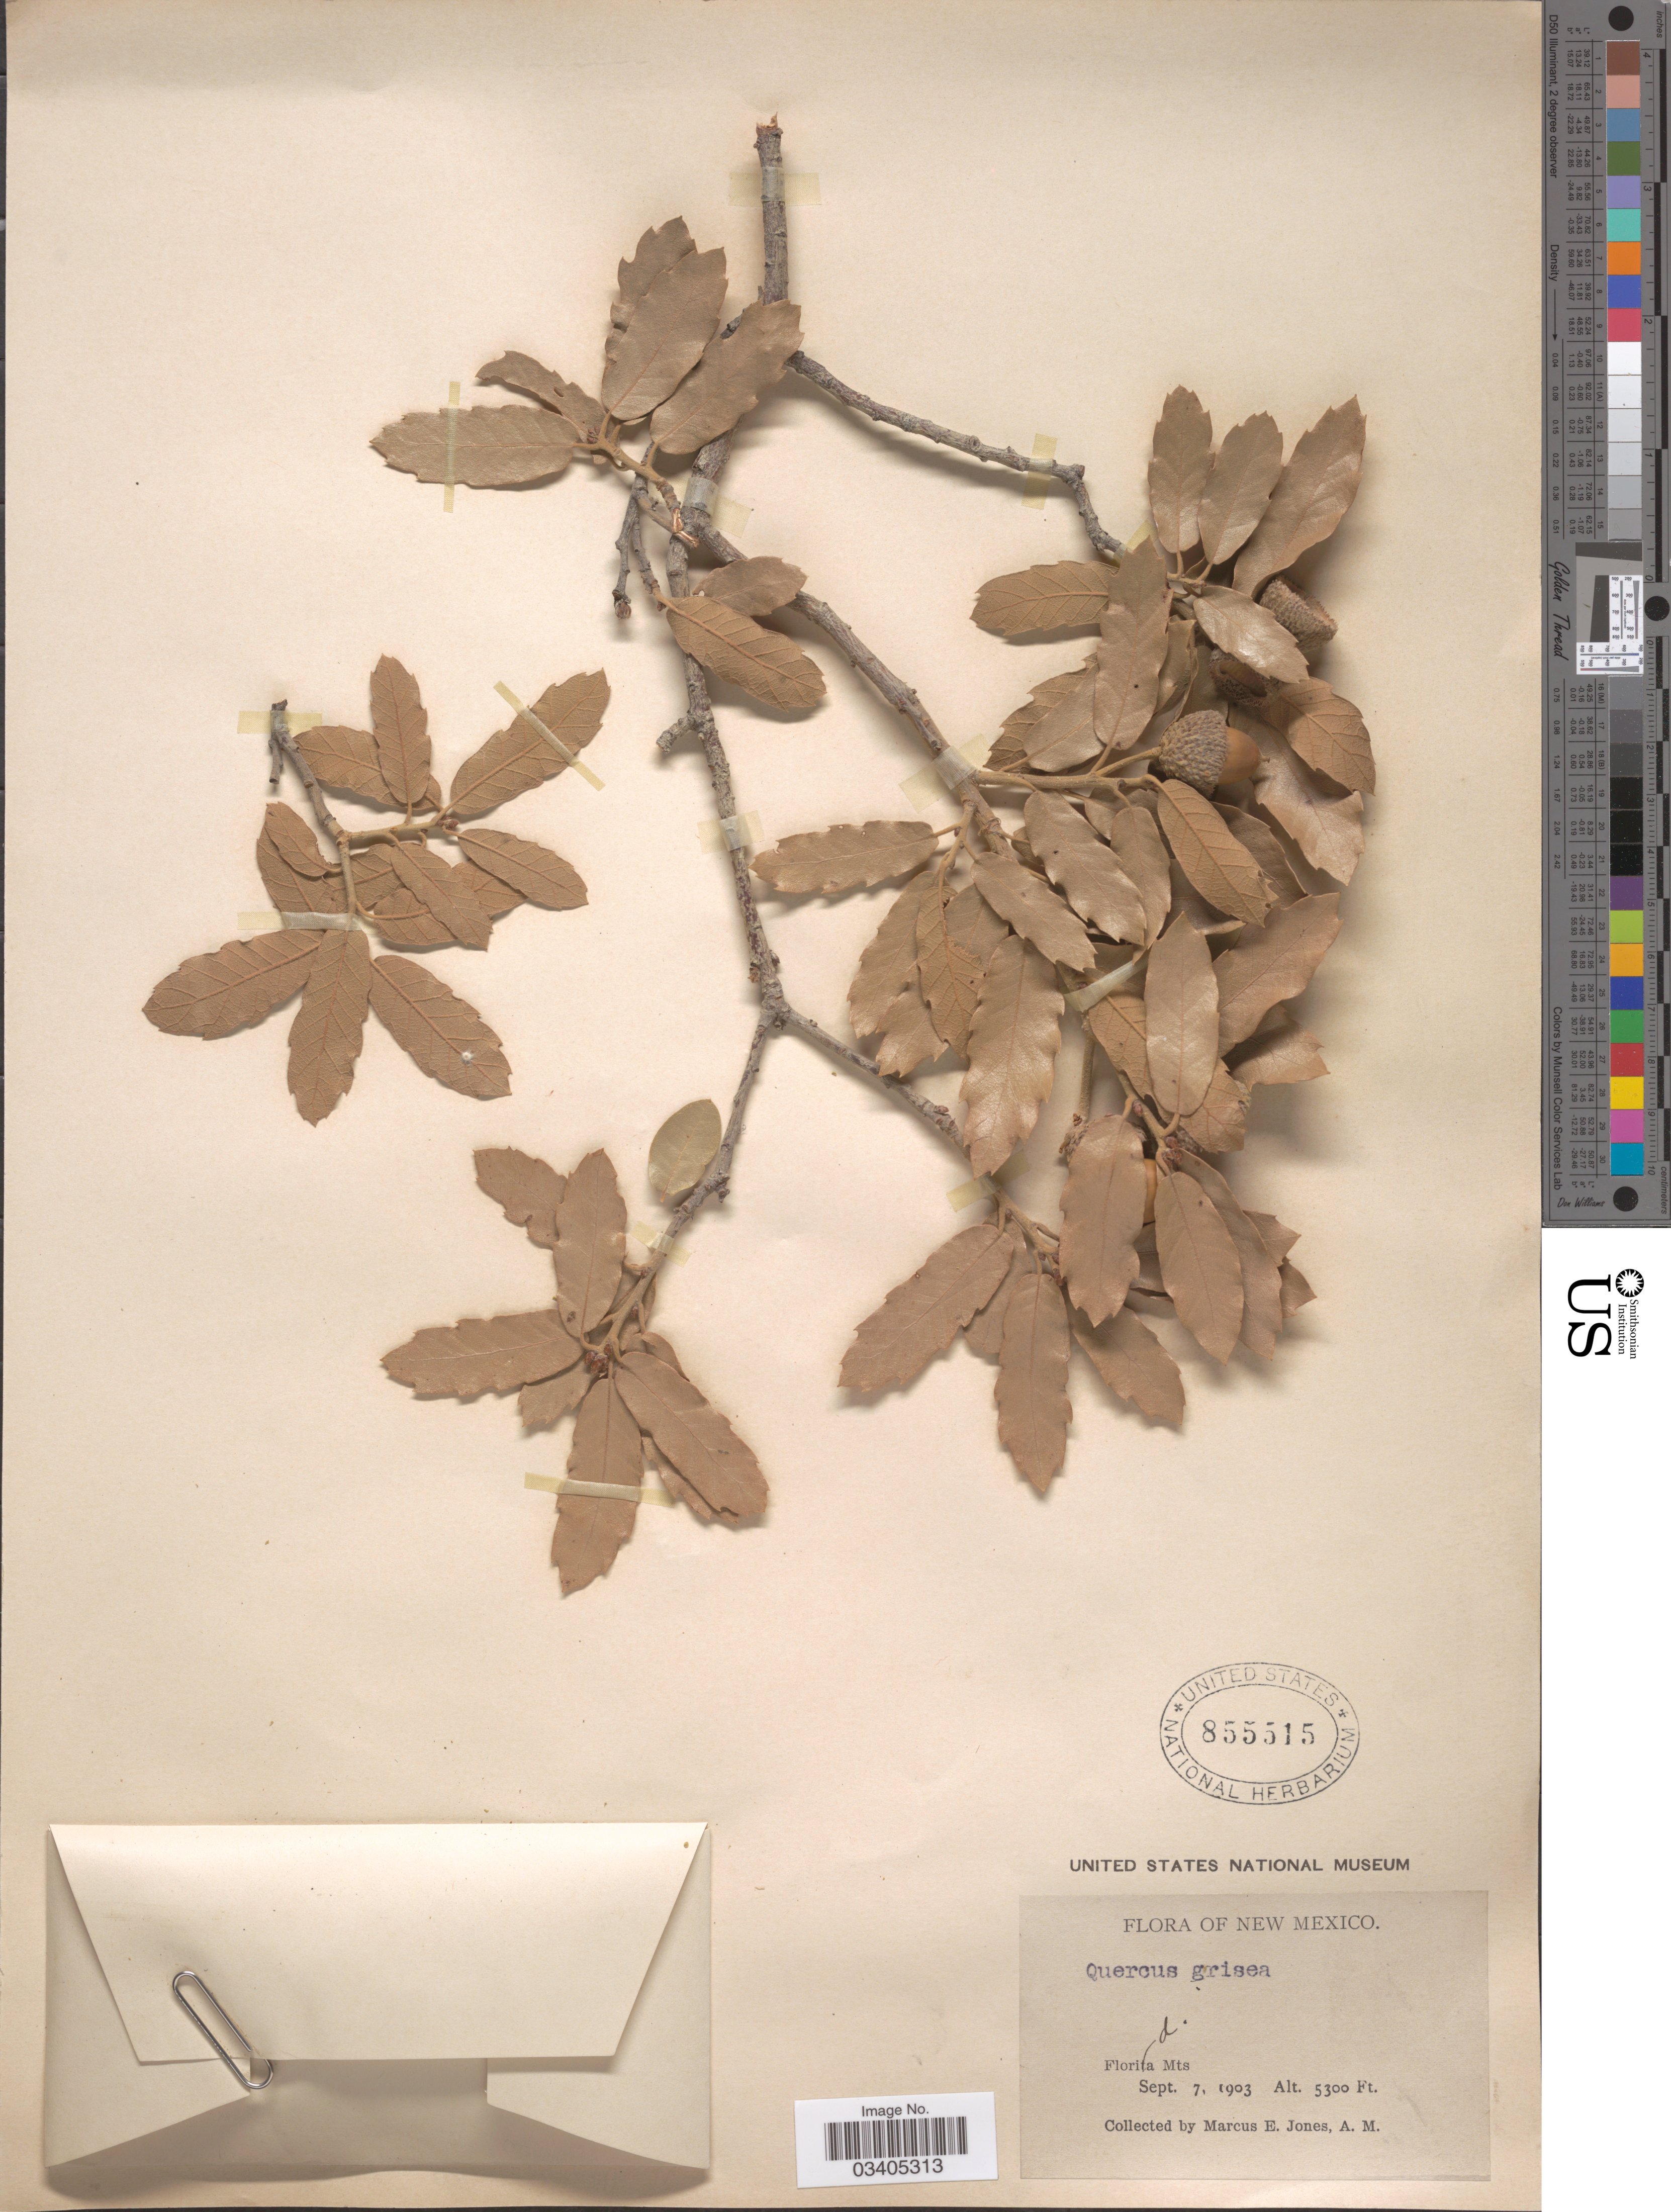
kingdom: Plantae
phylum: Tracheophyta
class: Magnoliopsida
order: Fagales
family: Fagaceae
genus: Quercus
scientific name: Quercus grisea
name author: Liebm.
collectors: M. E. Jones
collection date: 1903-09-07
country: United States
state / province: New Mexico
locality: Florida Mts.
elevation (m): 1615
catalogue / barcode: US 855515